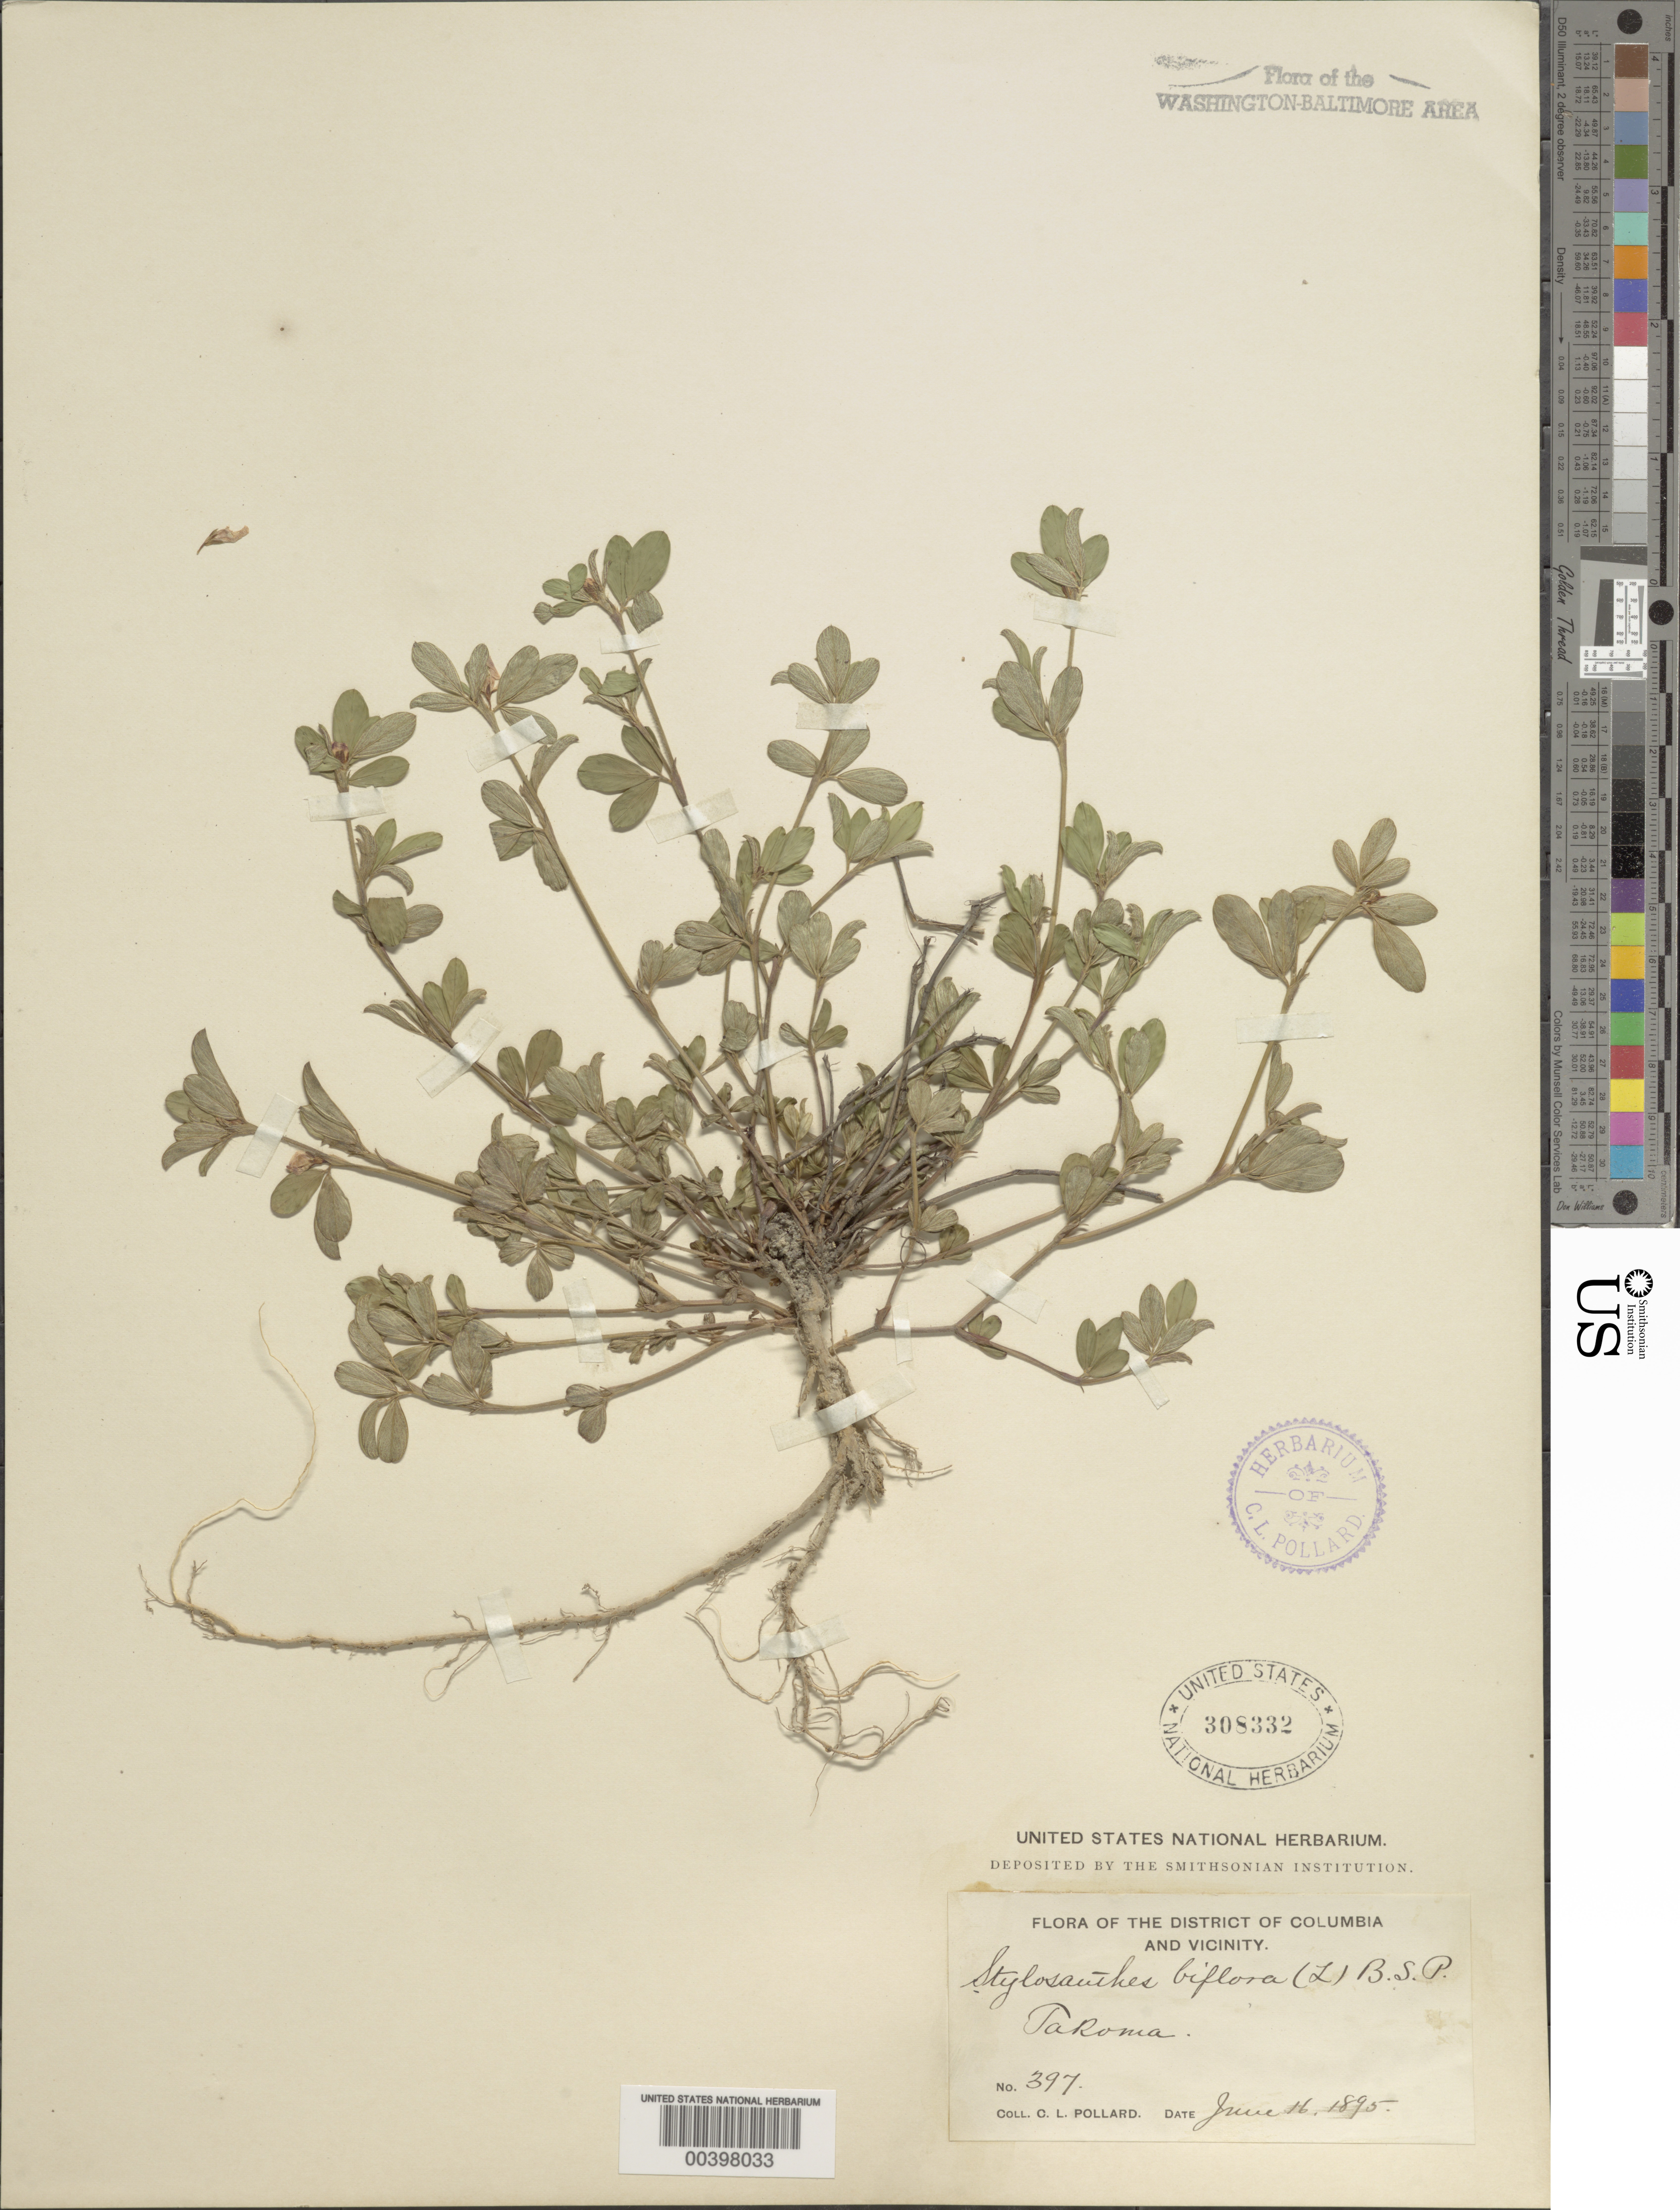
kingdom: Plantae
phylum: Tracheophyta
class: Magnoliopsida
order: Fabales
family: Fabaceae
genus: Stylosanthes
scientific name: Stylosanthes biflora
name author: (L.) Britton et al.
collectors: C. L. Pollard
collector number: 397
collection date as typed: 16 Jun 1895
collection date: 1895-06-16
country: United States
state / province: Maryland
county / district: Montgomery / Prince George's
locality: Takoma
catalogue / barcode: US 308332